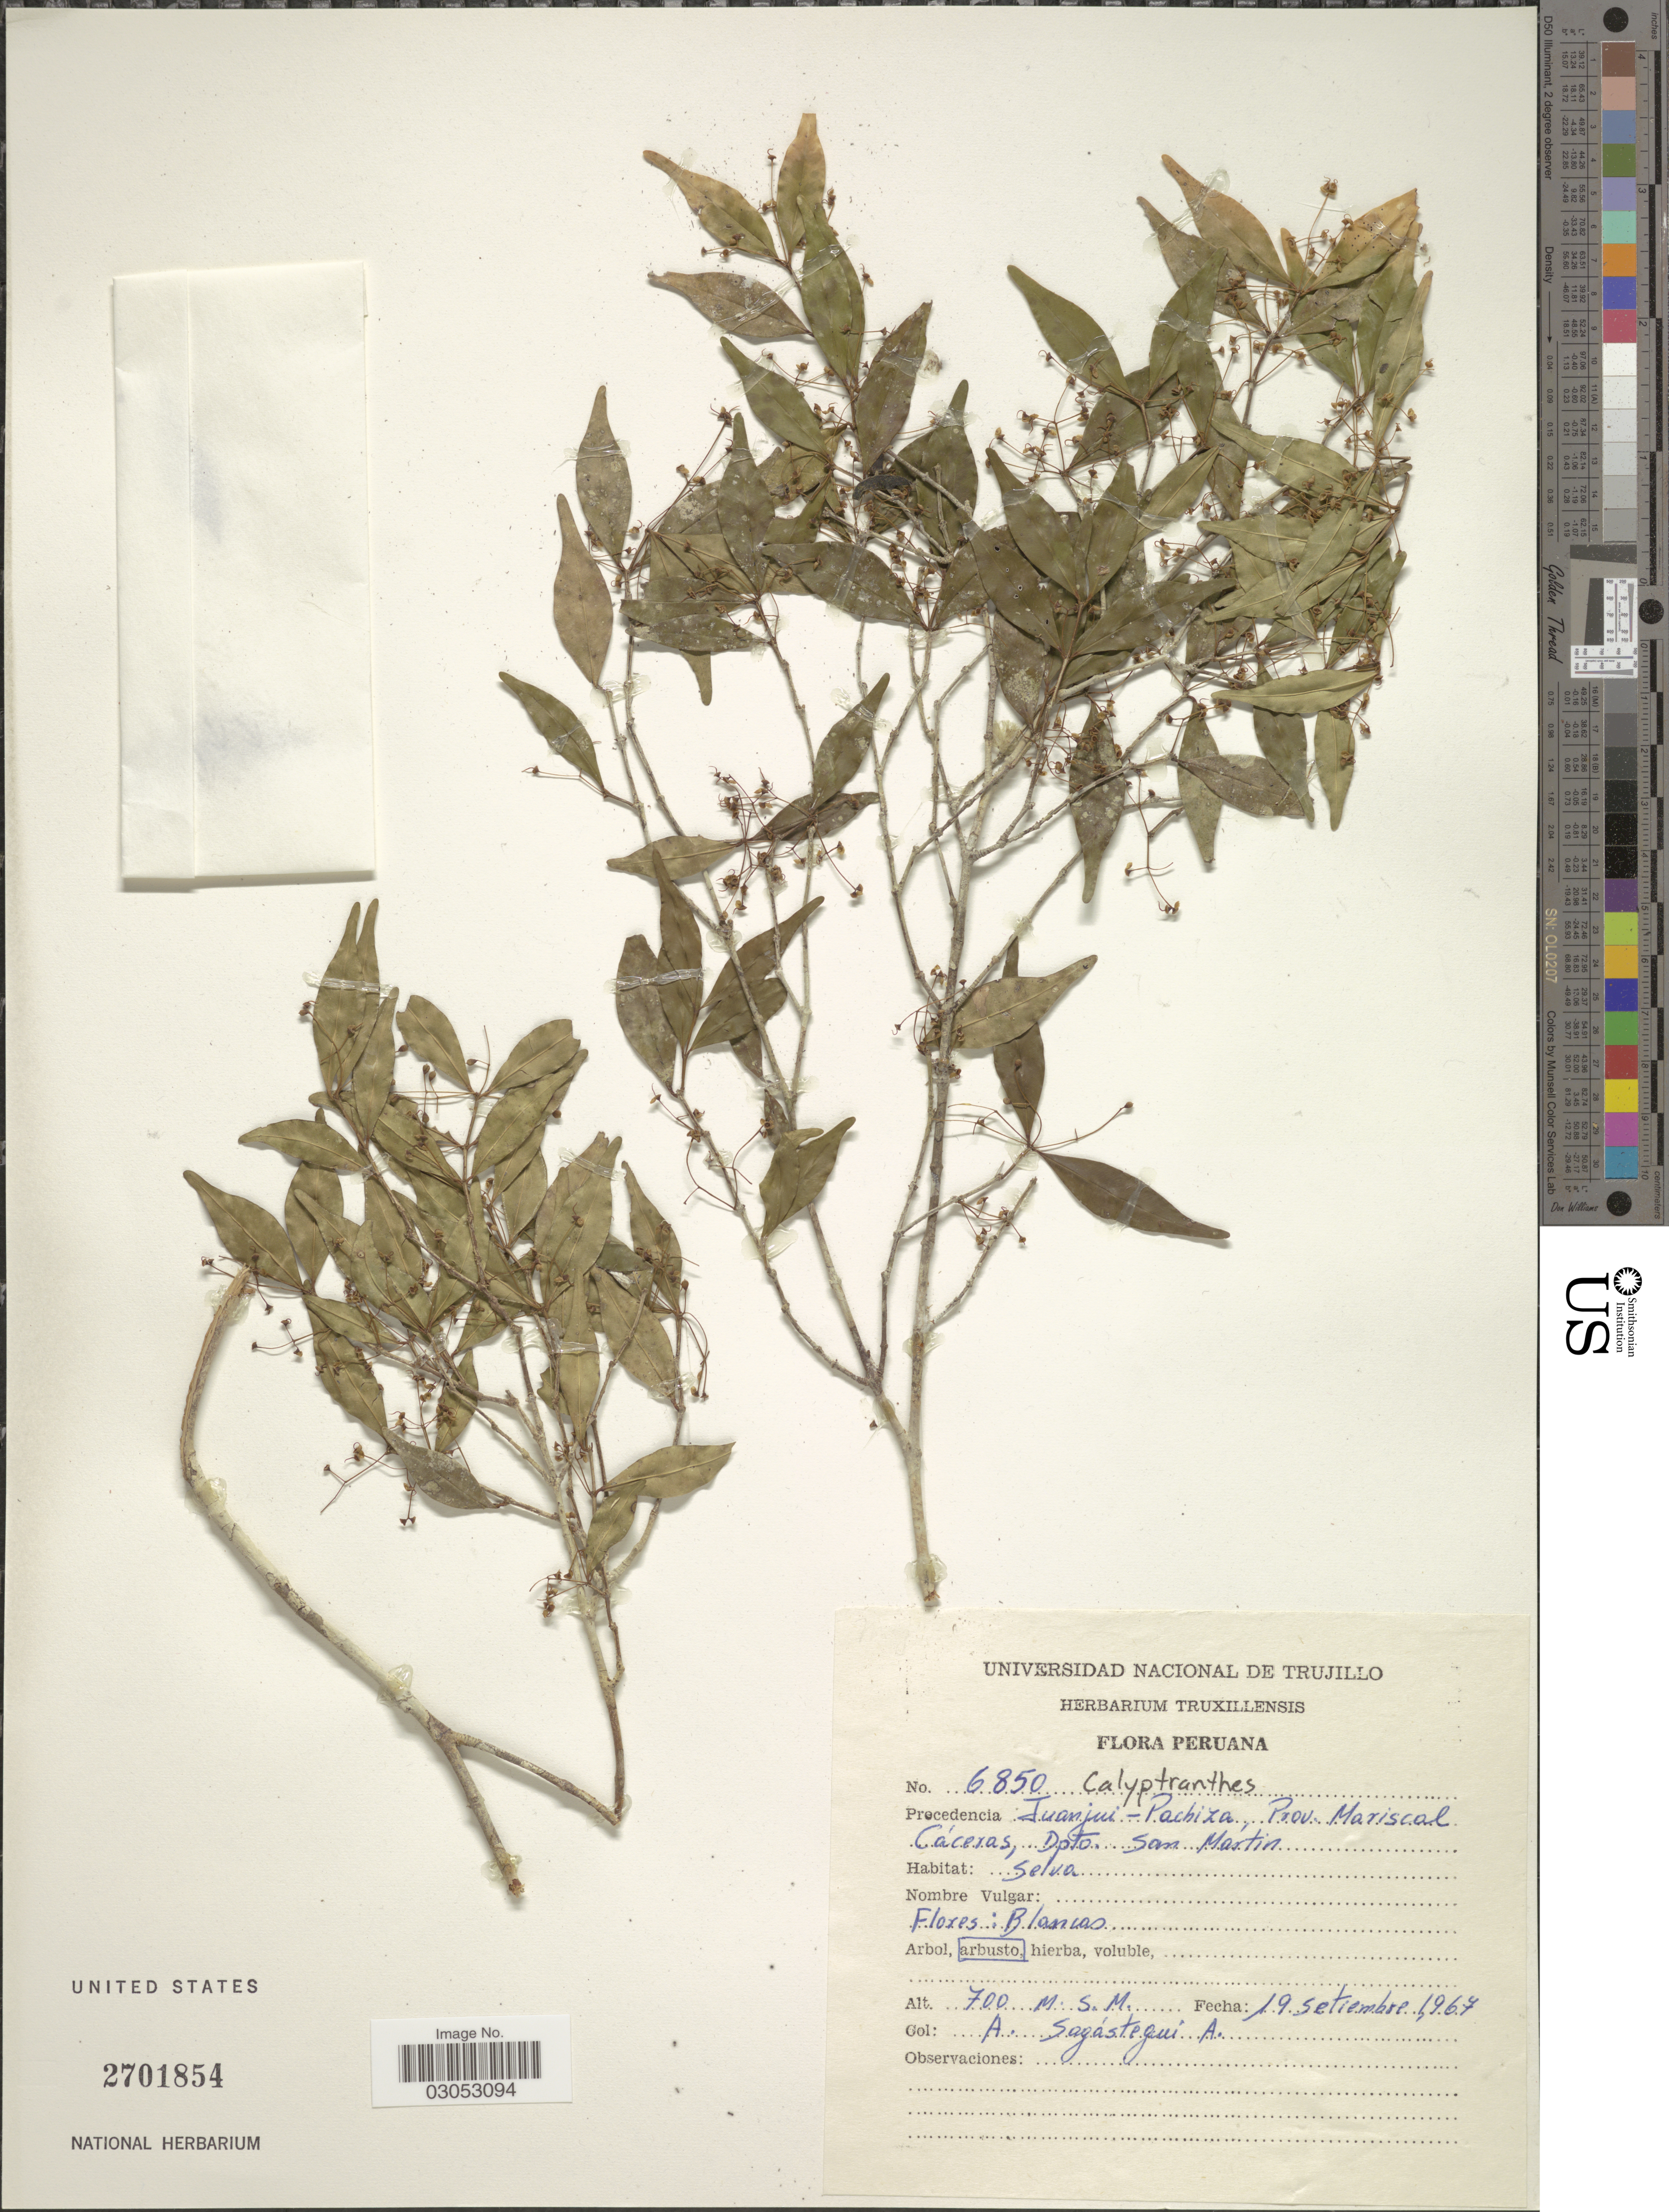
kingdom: Plantae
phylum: Tracheophyta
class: Magnoliopsida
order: Myrtales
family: Myrtaceae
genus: Myrcia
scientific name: Myrcia sp.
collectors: A. Sagástegui A.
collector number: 6850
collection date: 1967-09-19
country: Peru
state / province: San Martín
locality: Procedencia Juanjui - Pachiza, Prov. Mariscal Cáceras, Dpto. San Martin.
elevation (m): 700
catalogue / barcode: US 2701854